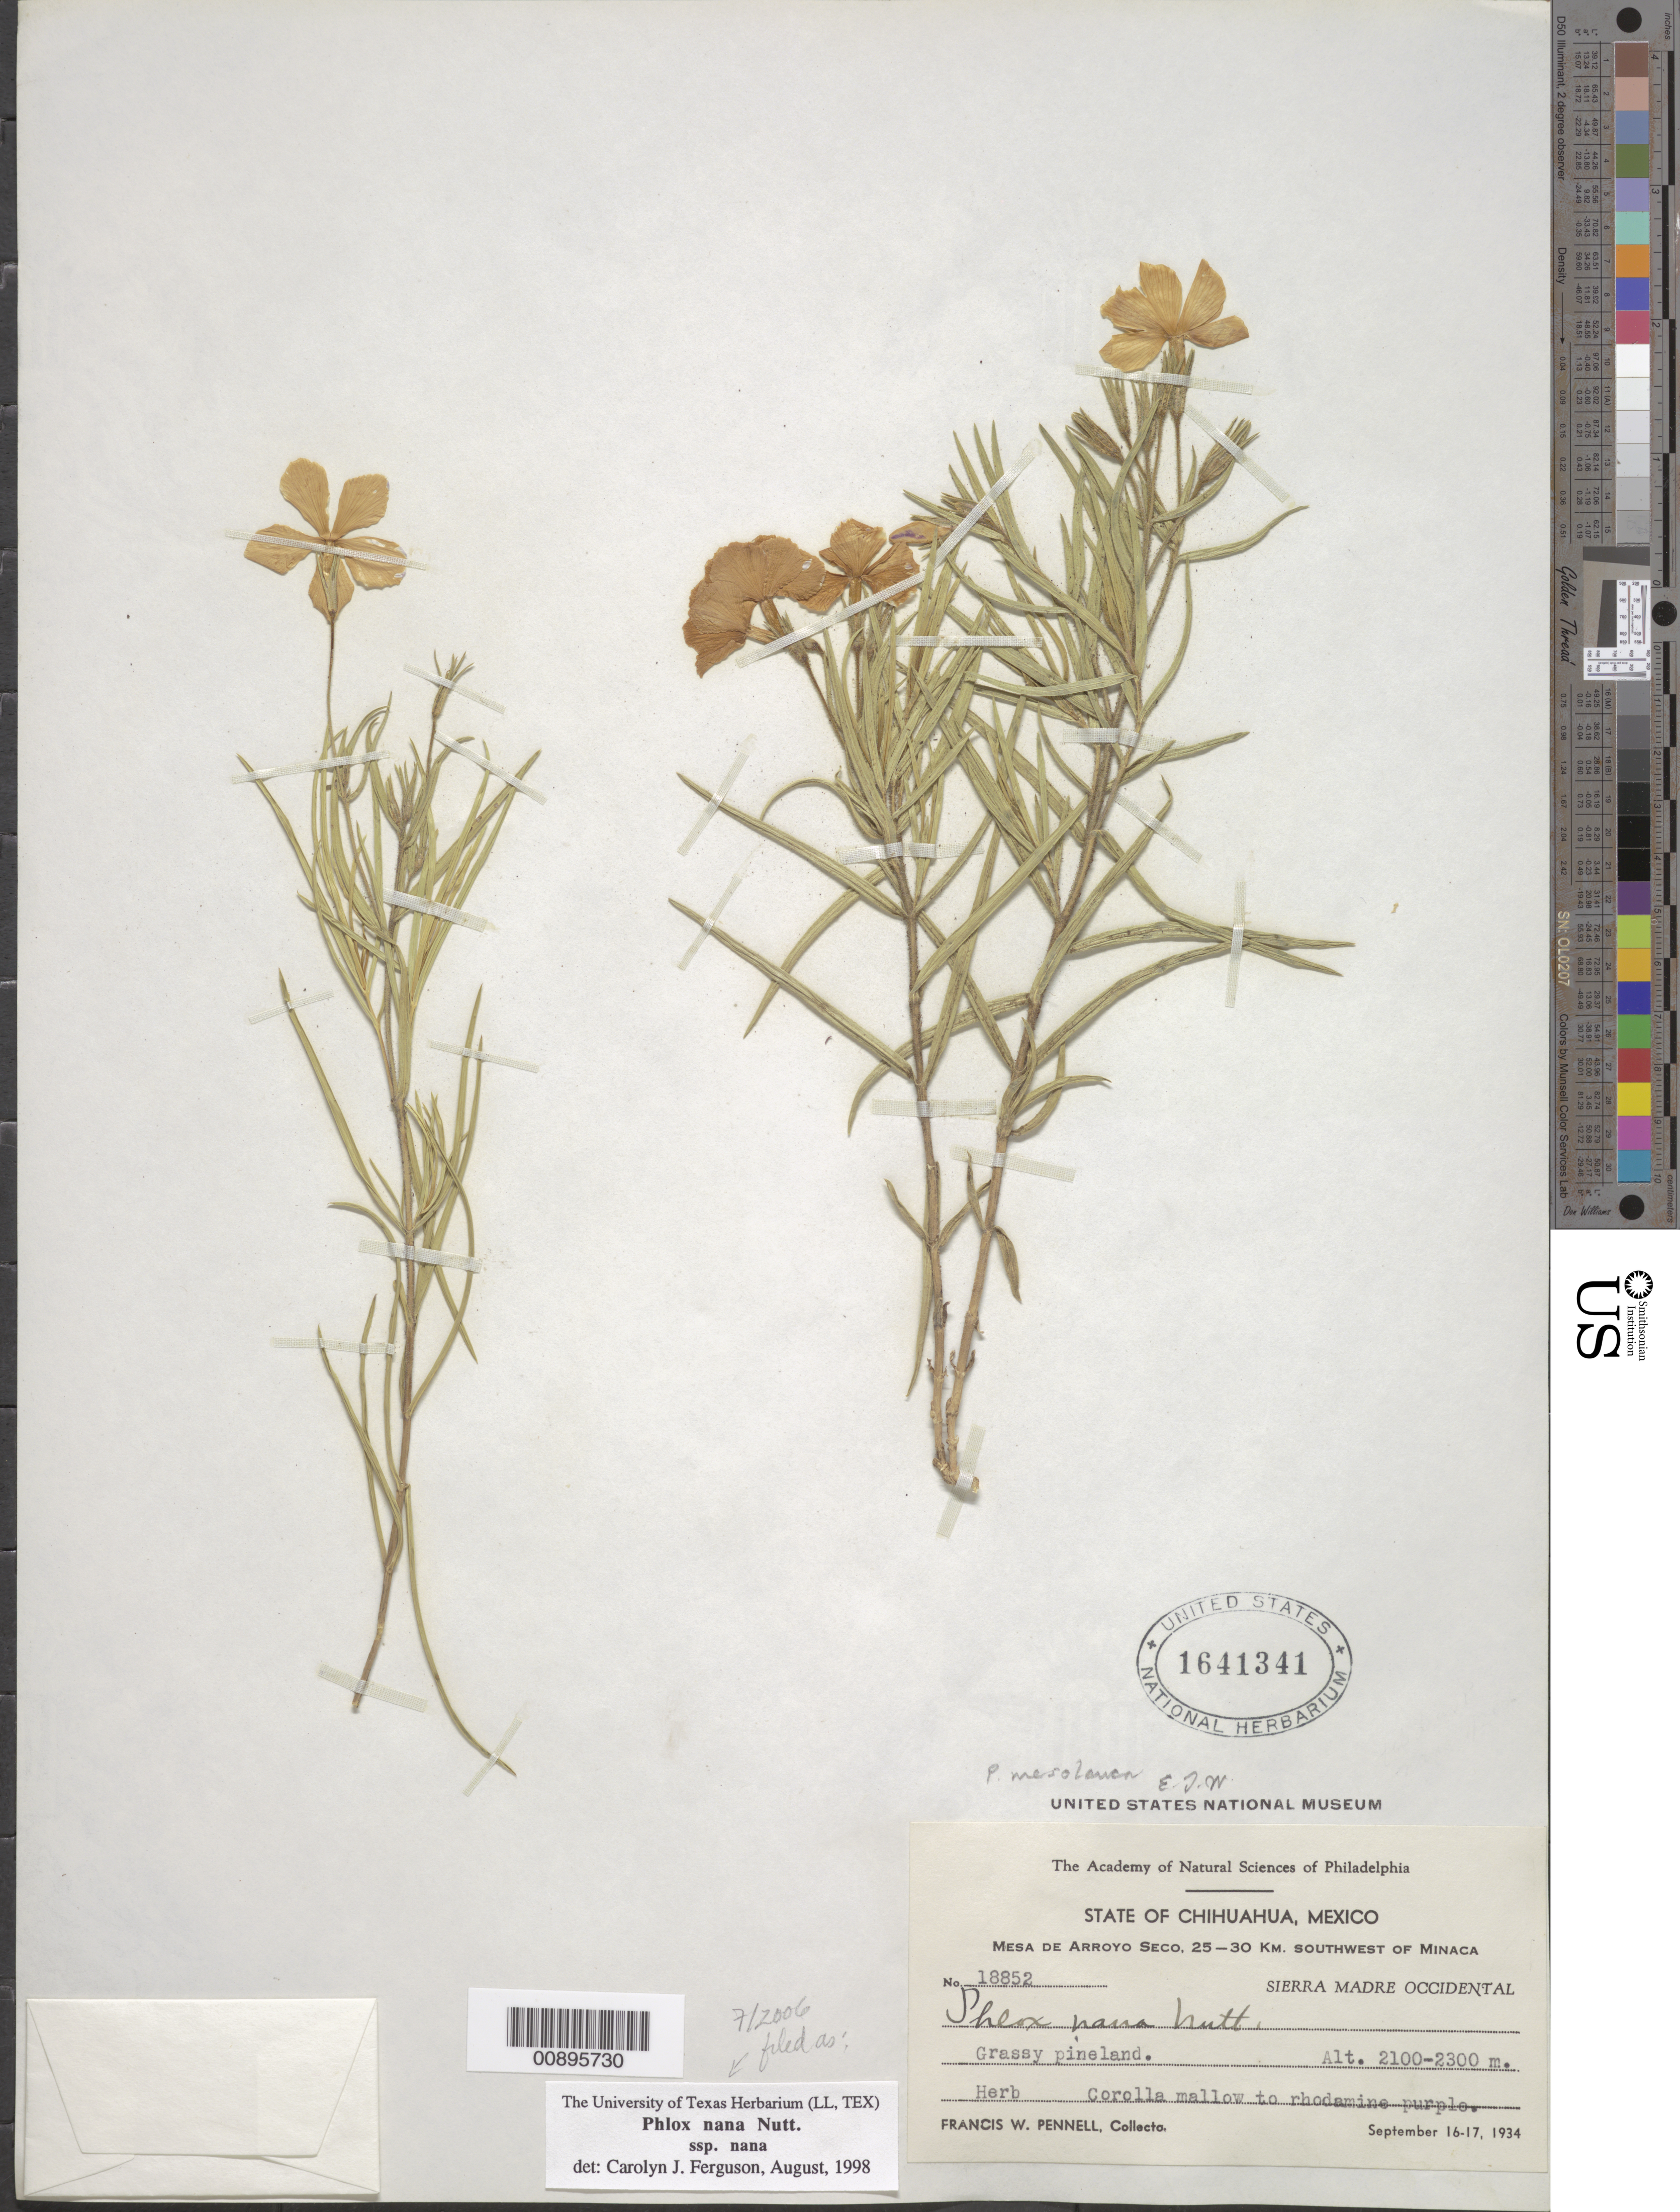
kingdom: Plantae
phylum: Tracheophyta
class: Magnoliopsida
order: Ericales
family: Polemoniaceae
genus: Phlox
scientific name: Phlox nana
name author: Nutt.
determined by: Mayfield, M. H.; Ferguson, C. J.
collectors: F. W. Pennell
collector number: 18852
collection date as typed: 16 Sep 1934 to 17 Sep 1934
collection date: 1934-09-16/1934-09-17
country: Mexico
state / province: Chihuahua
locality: Mesa de Arroyo Seco, 25-30 km. southwest of Miñaca. Sierra Madre Occidental, Chihuahua.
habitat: Grassy pineland.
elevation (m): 2300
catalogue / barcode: US 1641341